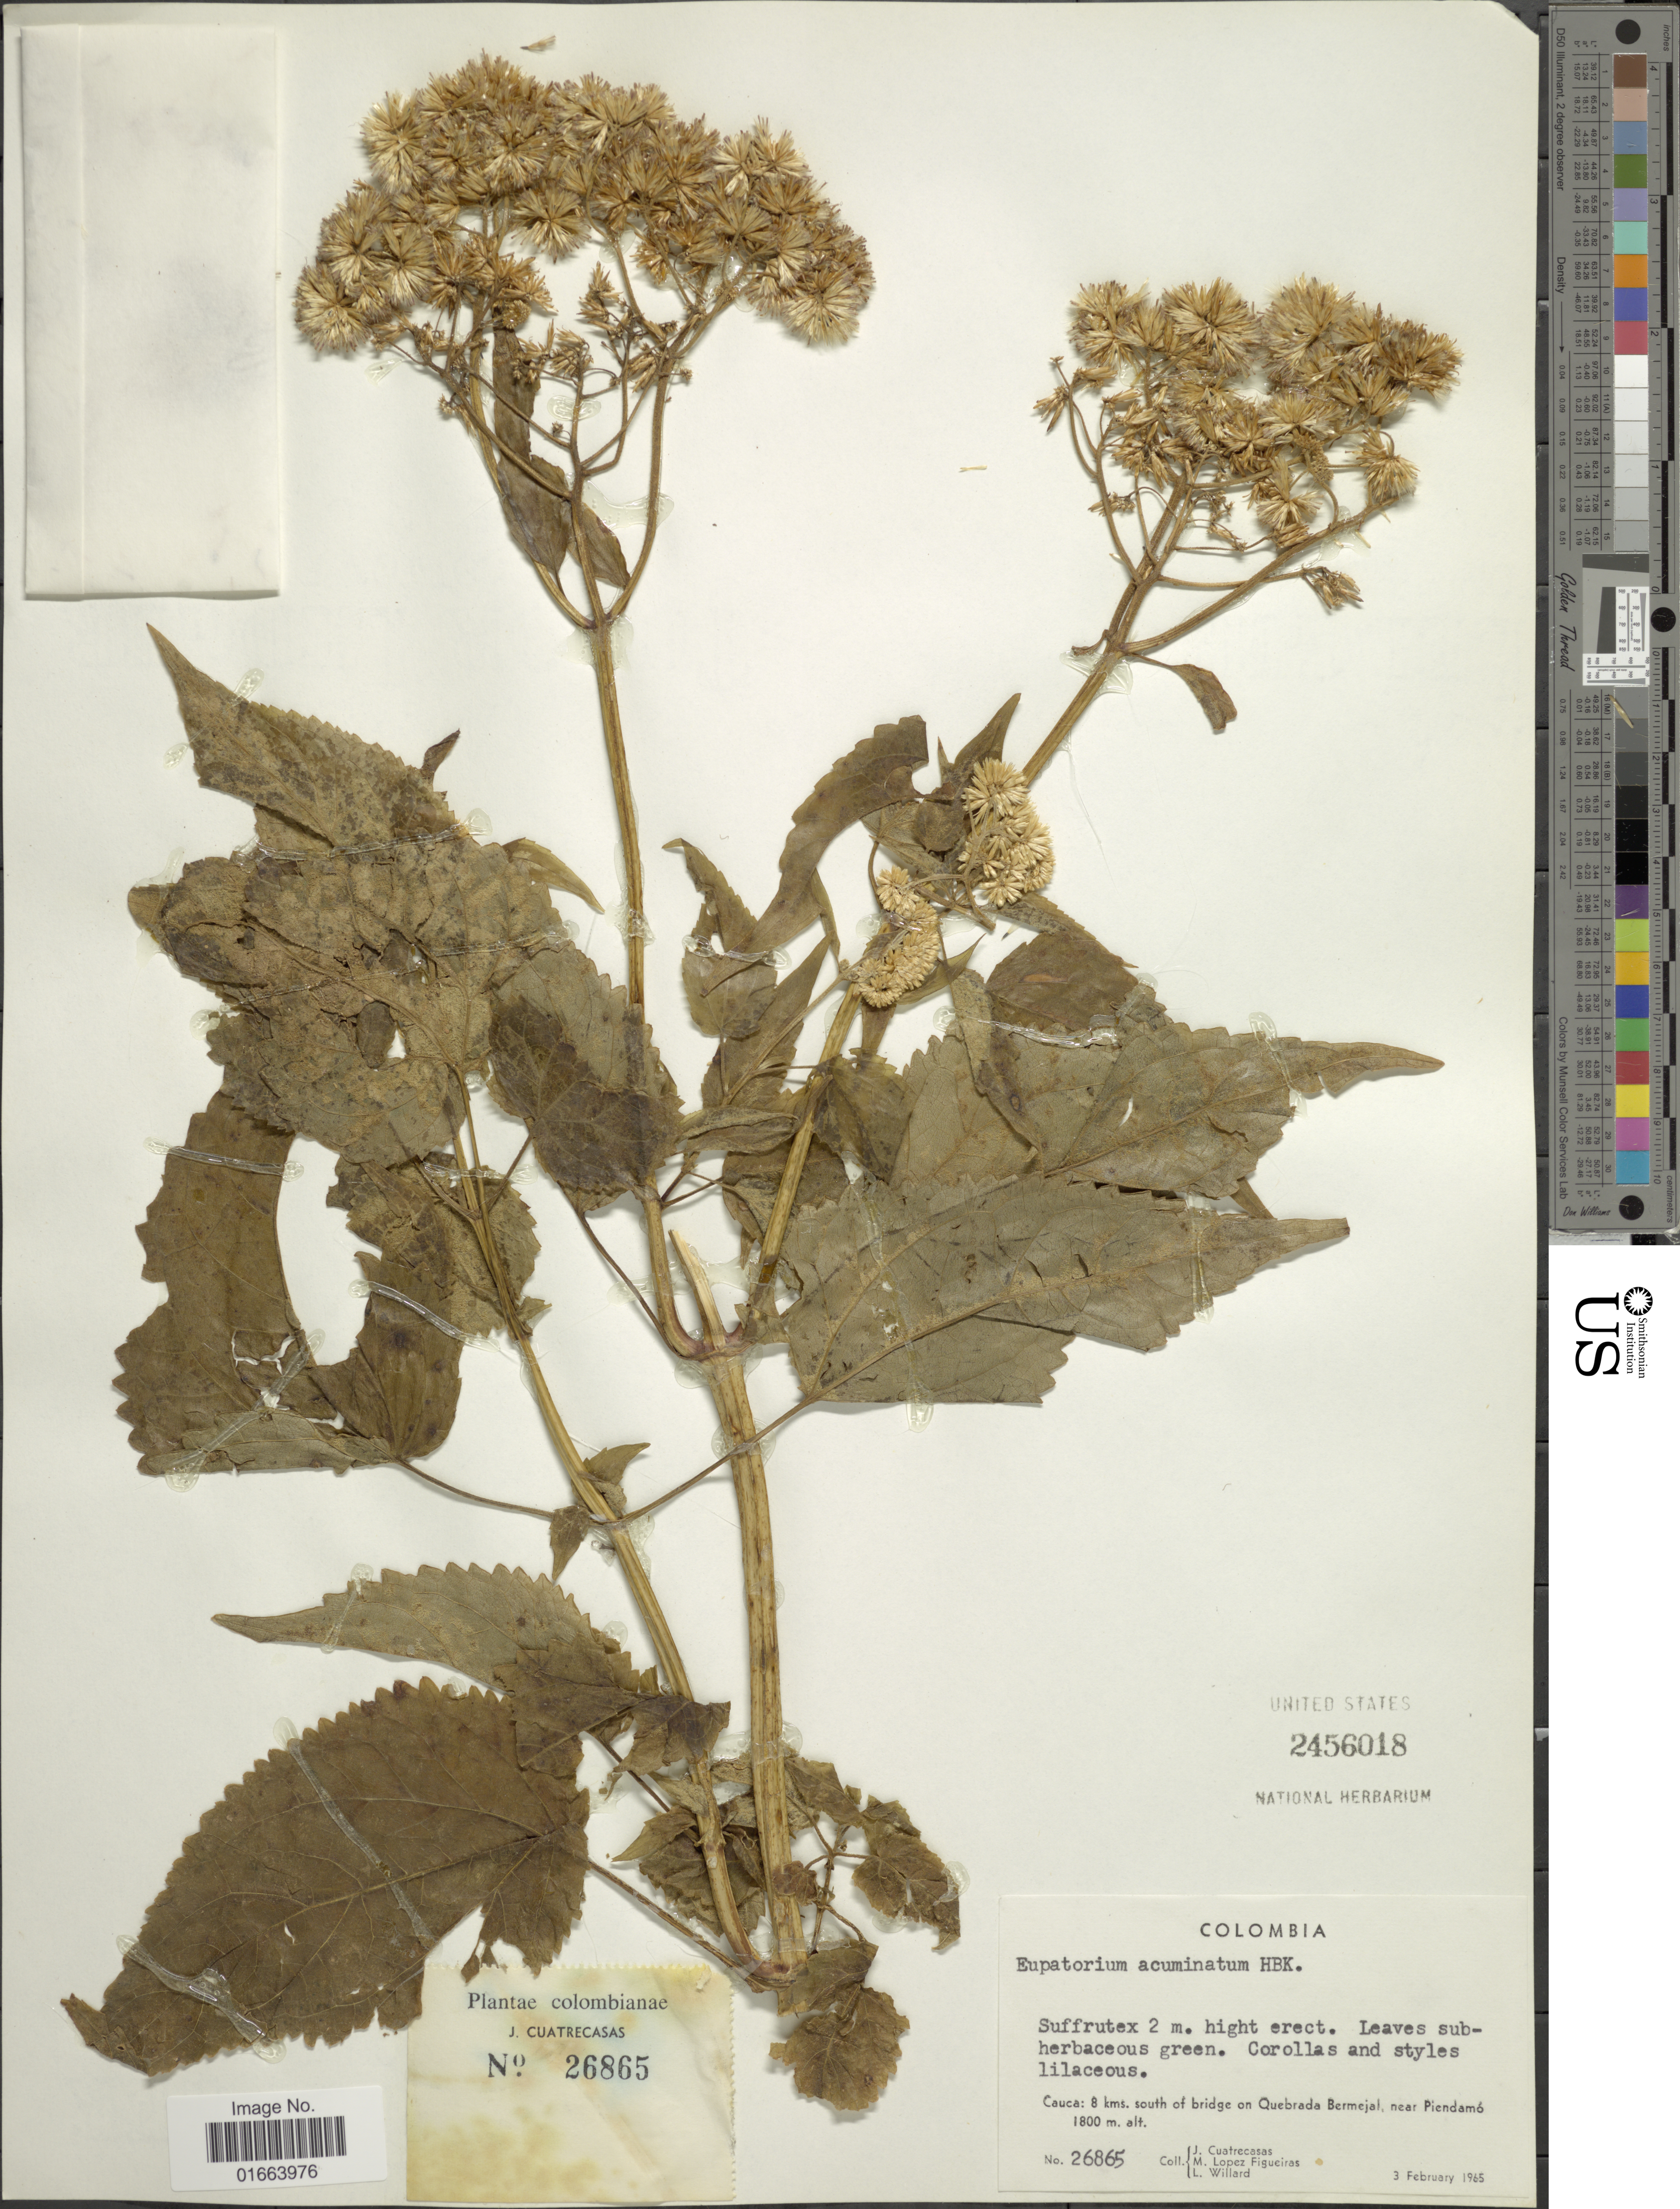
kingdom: Plantae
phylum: Tracheophyta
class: Magnoliopsida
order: Asterales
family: Asteraceae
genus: Critoniella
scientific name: Critoniella acuminata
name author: (Kunth) R.M. King & H. Rob.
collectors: J. Cuatrecasas, M. López Figueiras & L. Willard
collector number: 26865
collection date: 1965-02-03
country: Colombia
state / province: Cauca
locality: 8 kms. south of bridge on Quebrada Bermejal, near Piendamó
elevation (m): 1800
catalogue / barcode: US 2456018